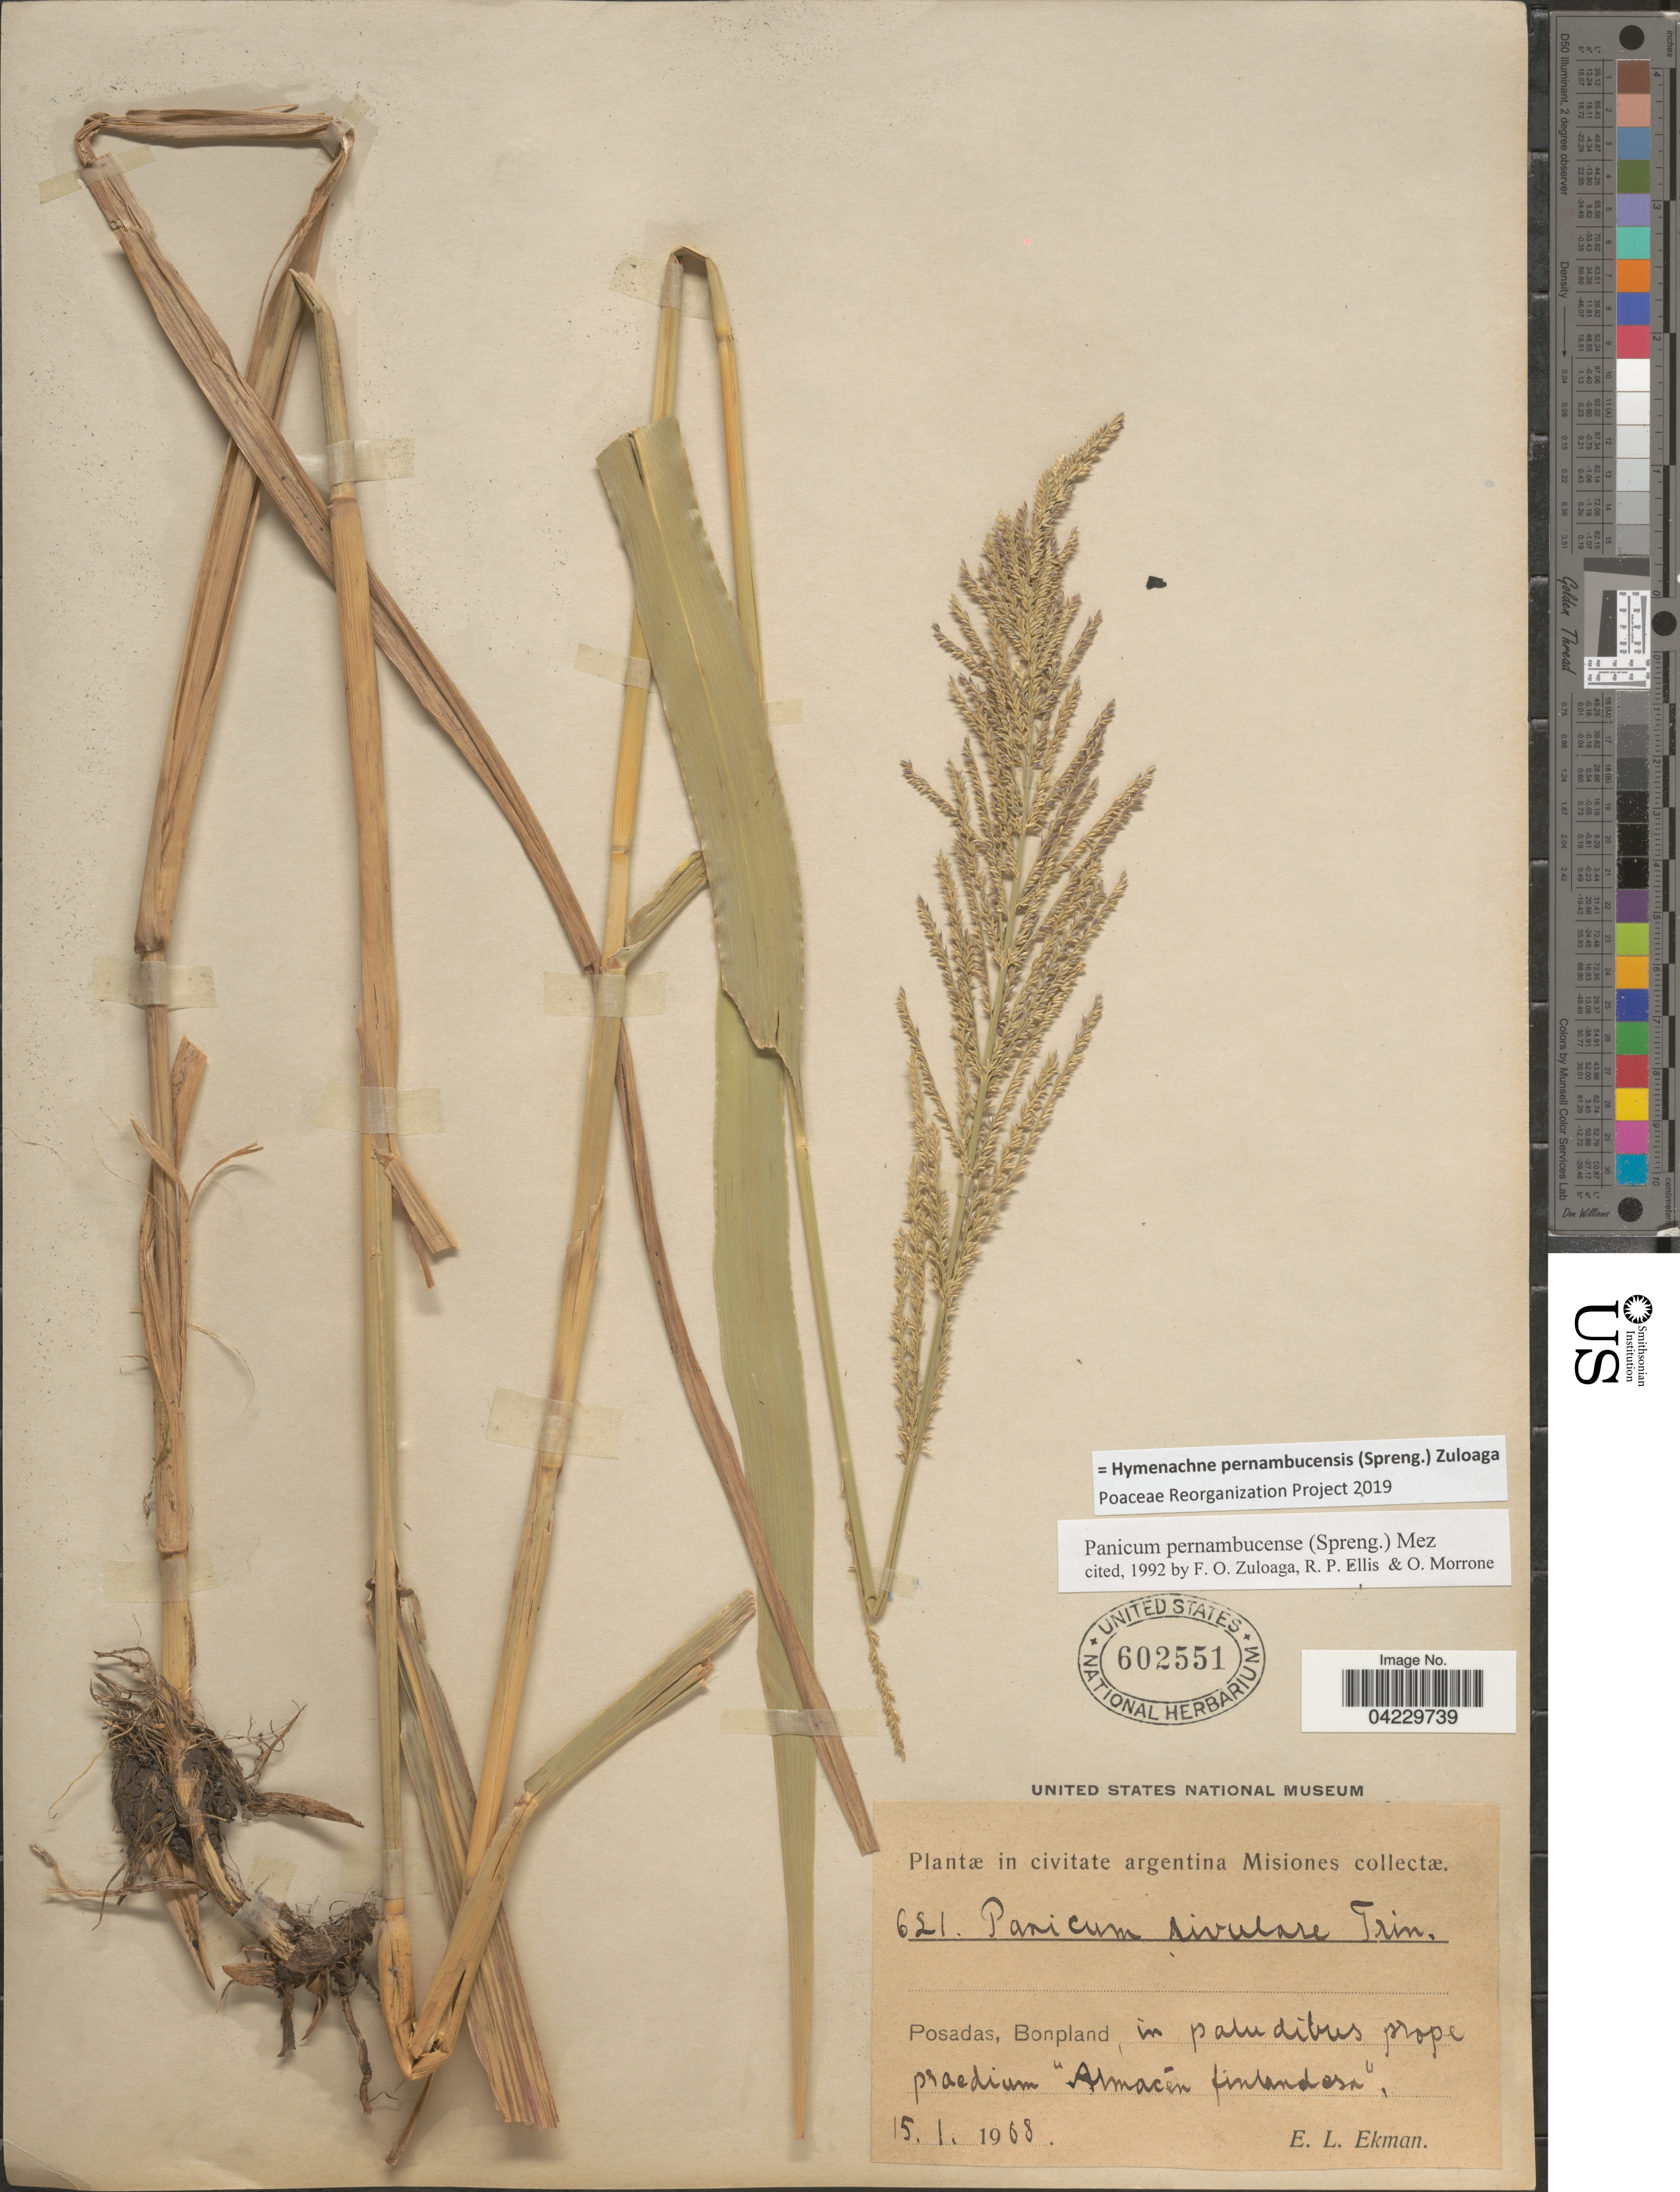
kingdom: Plantae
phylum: Tracheophyta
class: Liliopsida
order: Poales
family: Poaceae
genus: Hymenachne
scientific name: Hymenachne pernambucensis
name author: (Spreng.) Zuloaga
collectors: E. L. Ekman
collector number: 621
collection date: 1908-01-15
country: Argentina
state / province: Misiones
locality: Posadas, Bonpland, in paludibus, prope praedium.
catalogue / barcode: US 602551